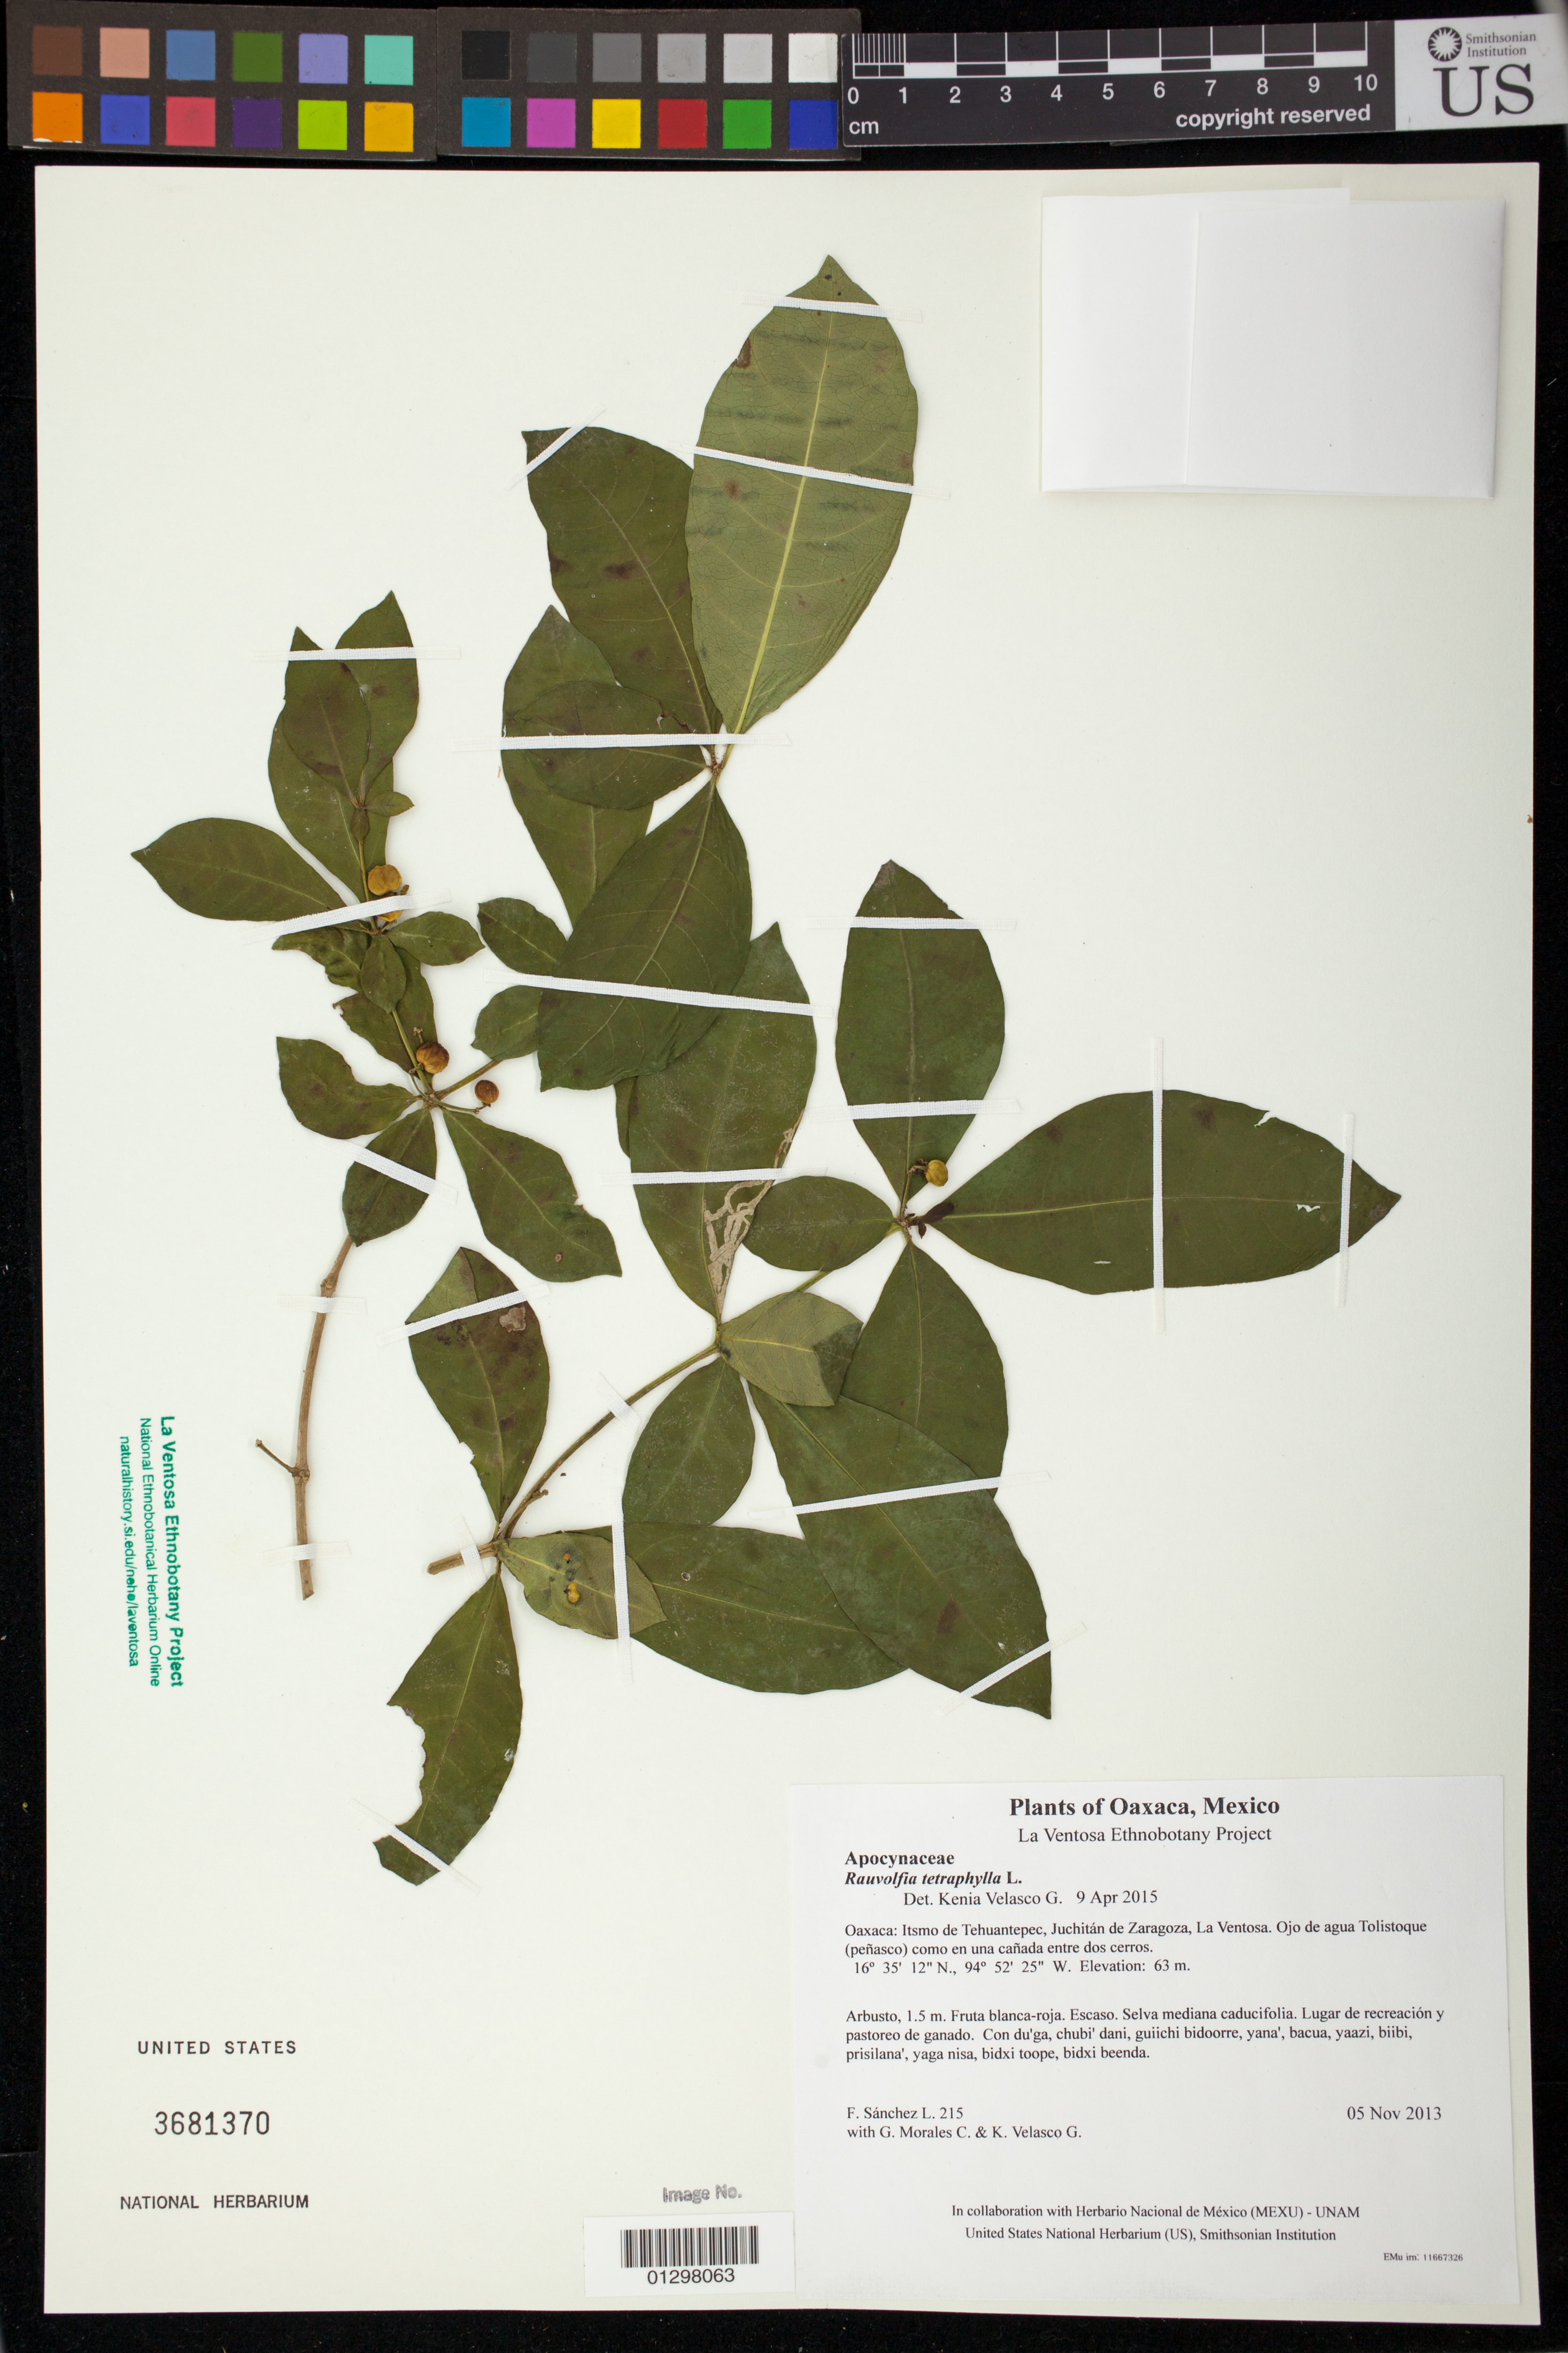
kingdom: Plantae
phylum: Tracheophyta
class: Magnoliopsida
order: Gentianales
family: Apocynaceae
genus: Rauvolfia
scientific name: Rauvolfia tetraphylla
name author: L.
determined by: Velasco G., Kenia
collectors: F. Sánchez L., G. Morales C. & K. Velasco G.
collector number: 215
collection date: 2013-11-05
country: Mexico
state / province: Oaxaca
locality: Itsmo de Tehuantepec, Juchitán de Zaragoza, La Ventosa. Ojo de agua Tolistoque (peñasco) como en una cañada entre dos cerros.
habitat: Selva mediana caducifolia. Lugar de recreación y pastoreo de ganado.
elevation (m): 63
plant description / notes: JEBOT, MEXU, SERO, US; Yaga huiini bandaga. 1.5 m. Cuaananaxhi naquichi-naxiña'. Huaxie'.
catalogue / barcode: US 3681370